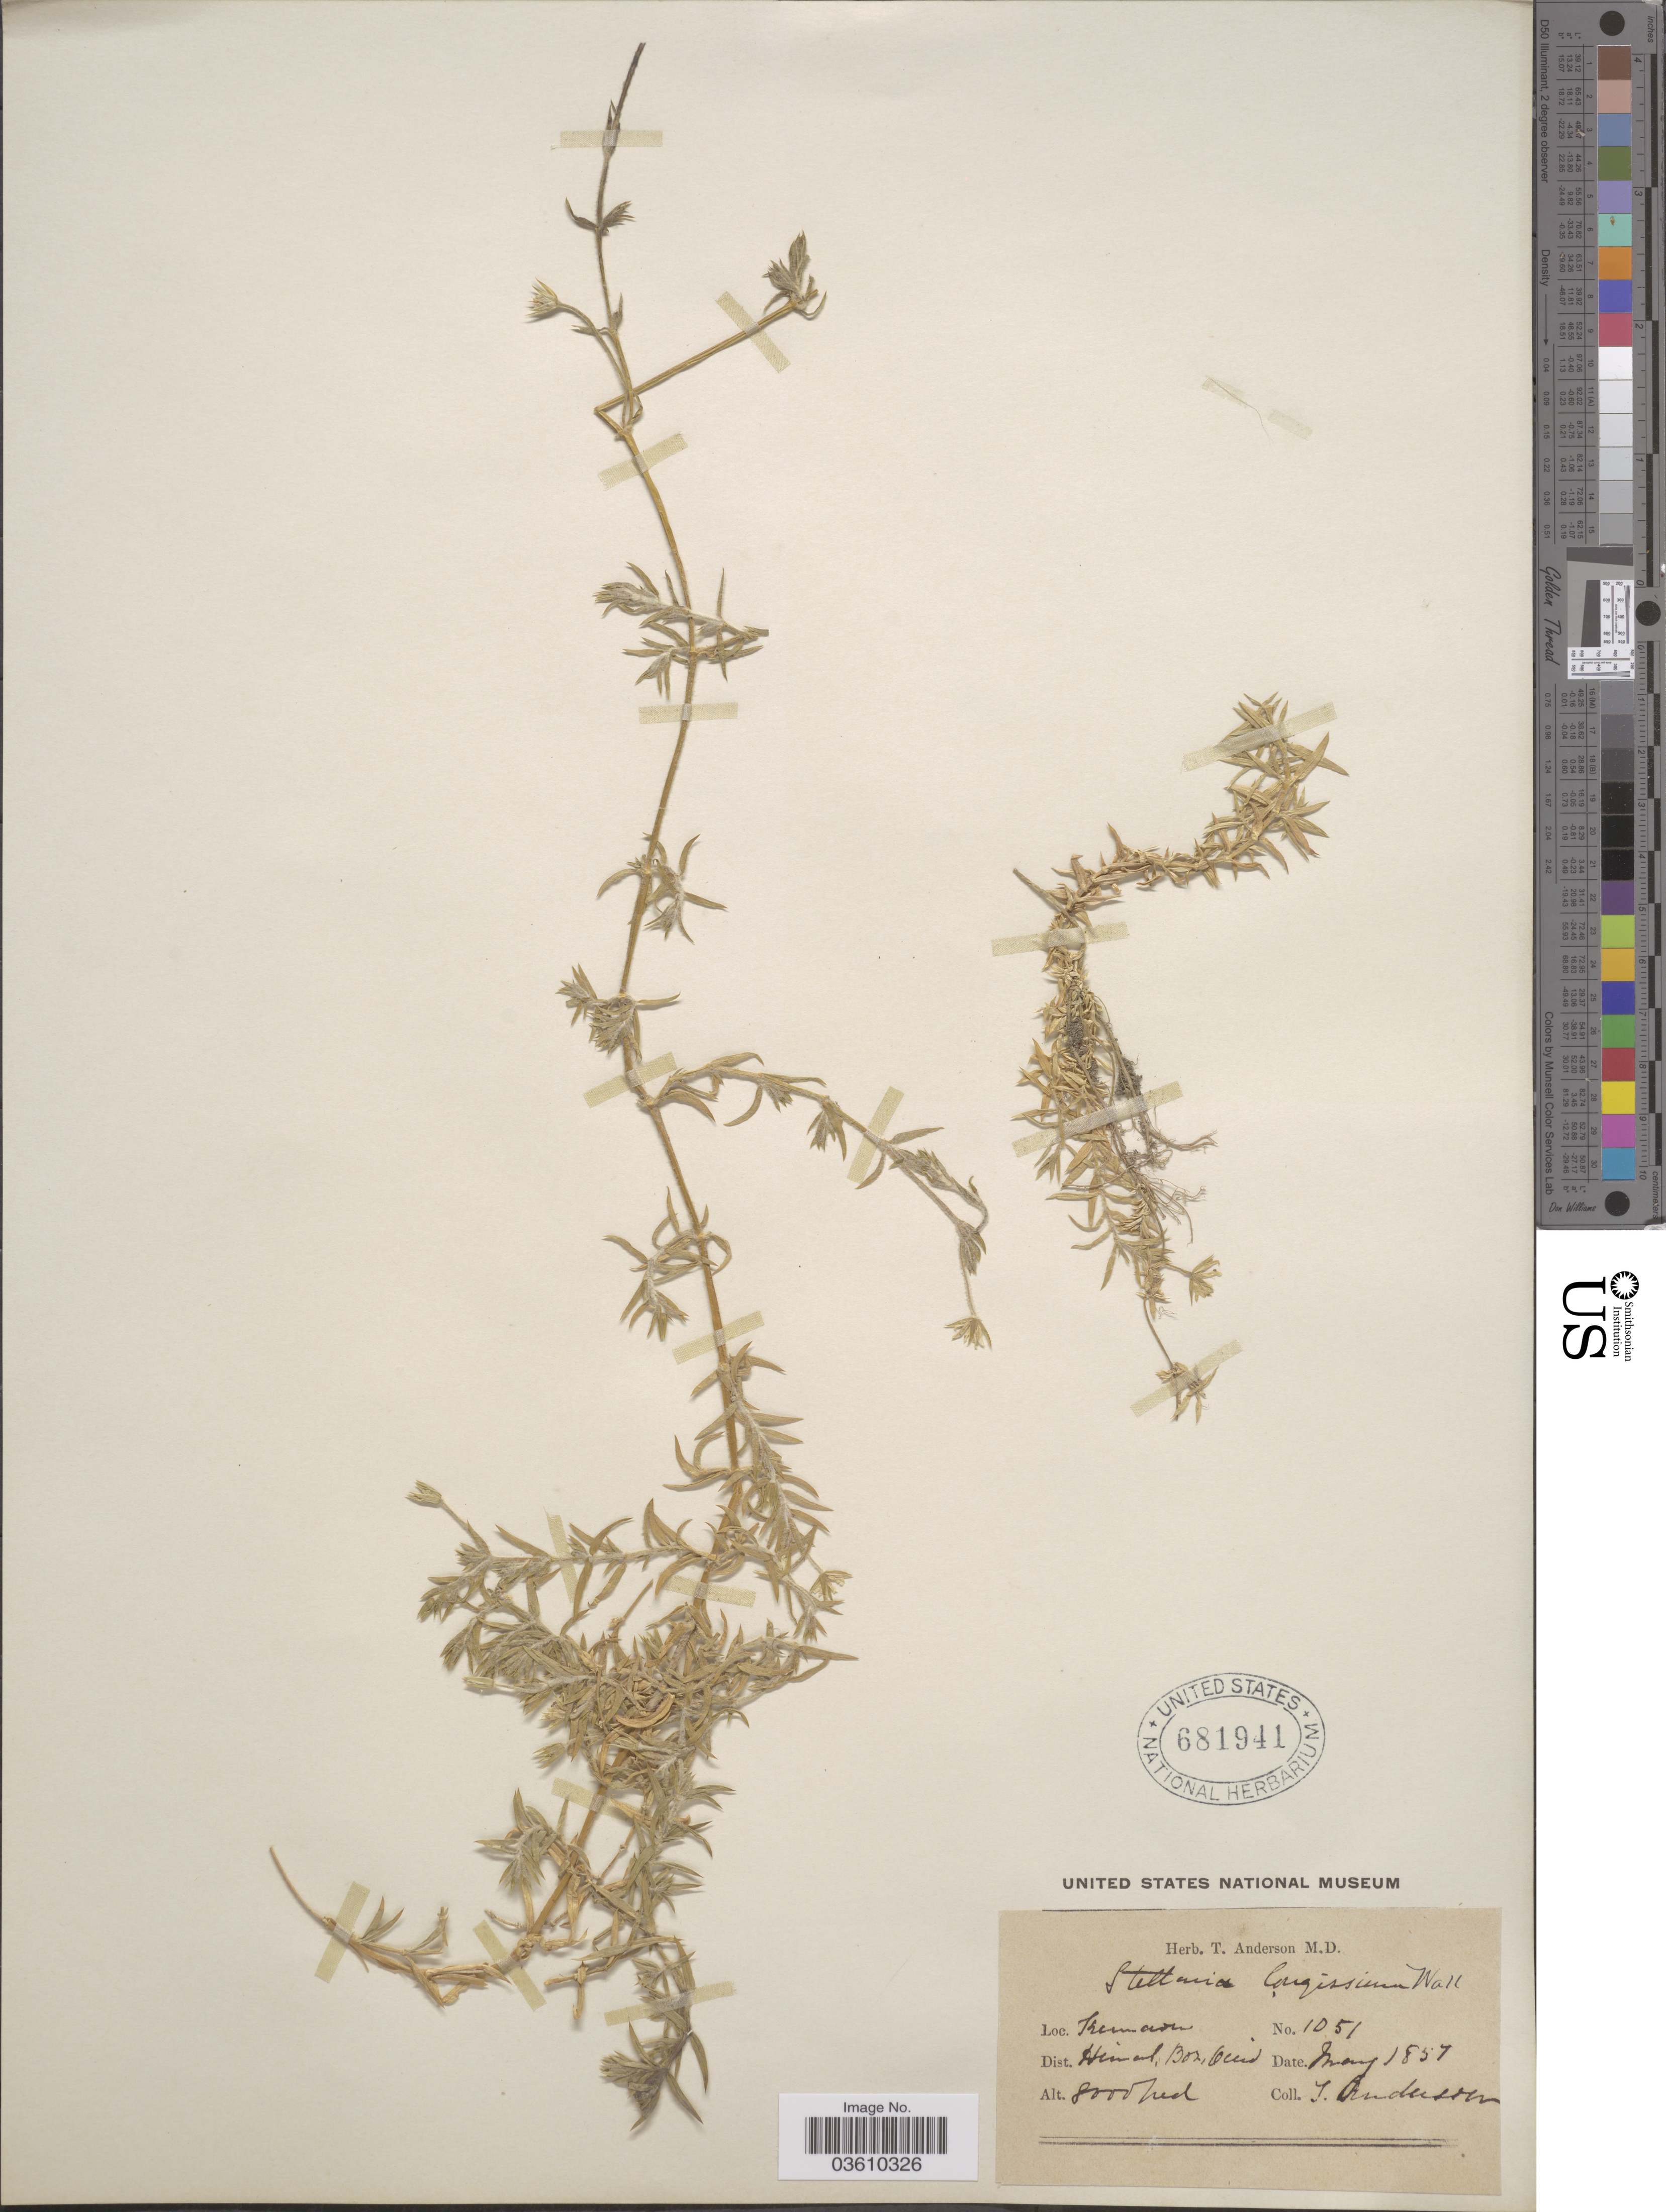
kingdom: Plantae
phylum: Tracheophyta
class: Magnoliopsida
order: Caryophyllales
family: Caryophyllaceae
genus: Stellaria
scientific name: Stellaria longissima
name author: Wall.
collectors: T. Anderson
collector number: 1051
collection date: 1857-05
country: India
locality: Kumaon. Dist. Himal, Bor, Occid.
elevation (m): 2438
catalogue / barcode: US 681941